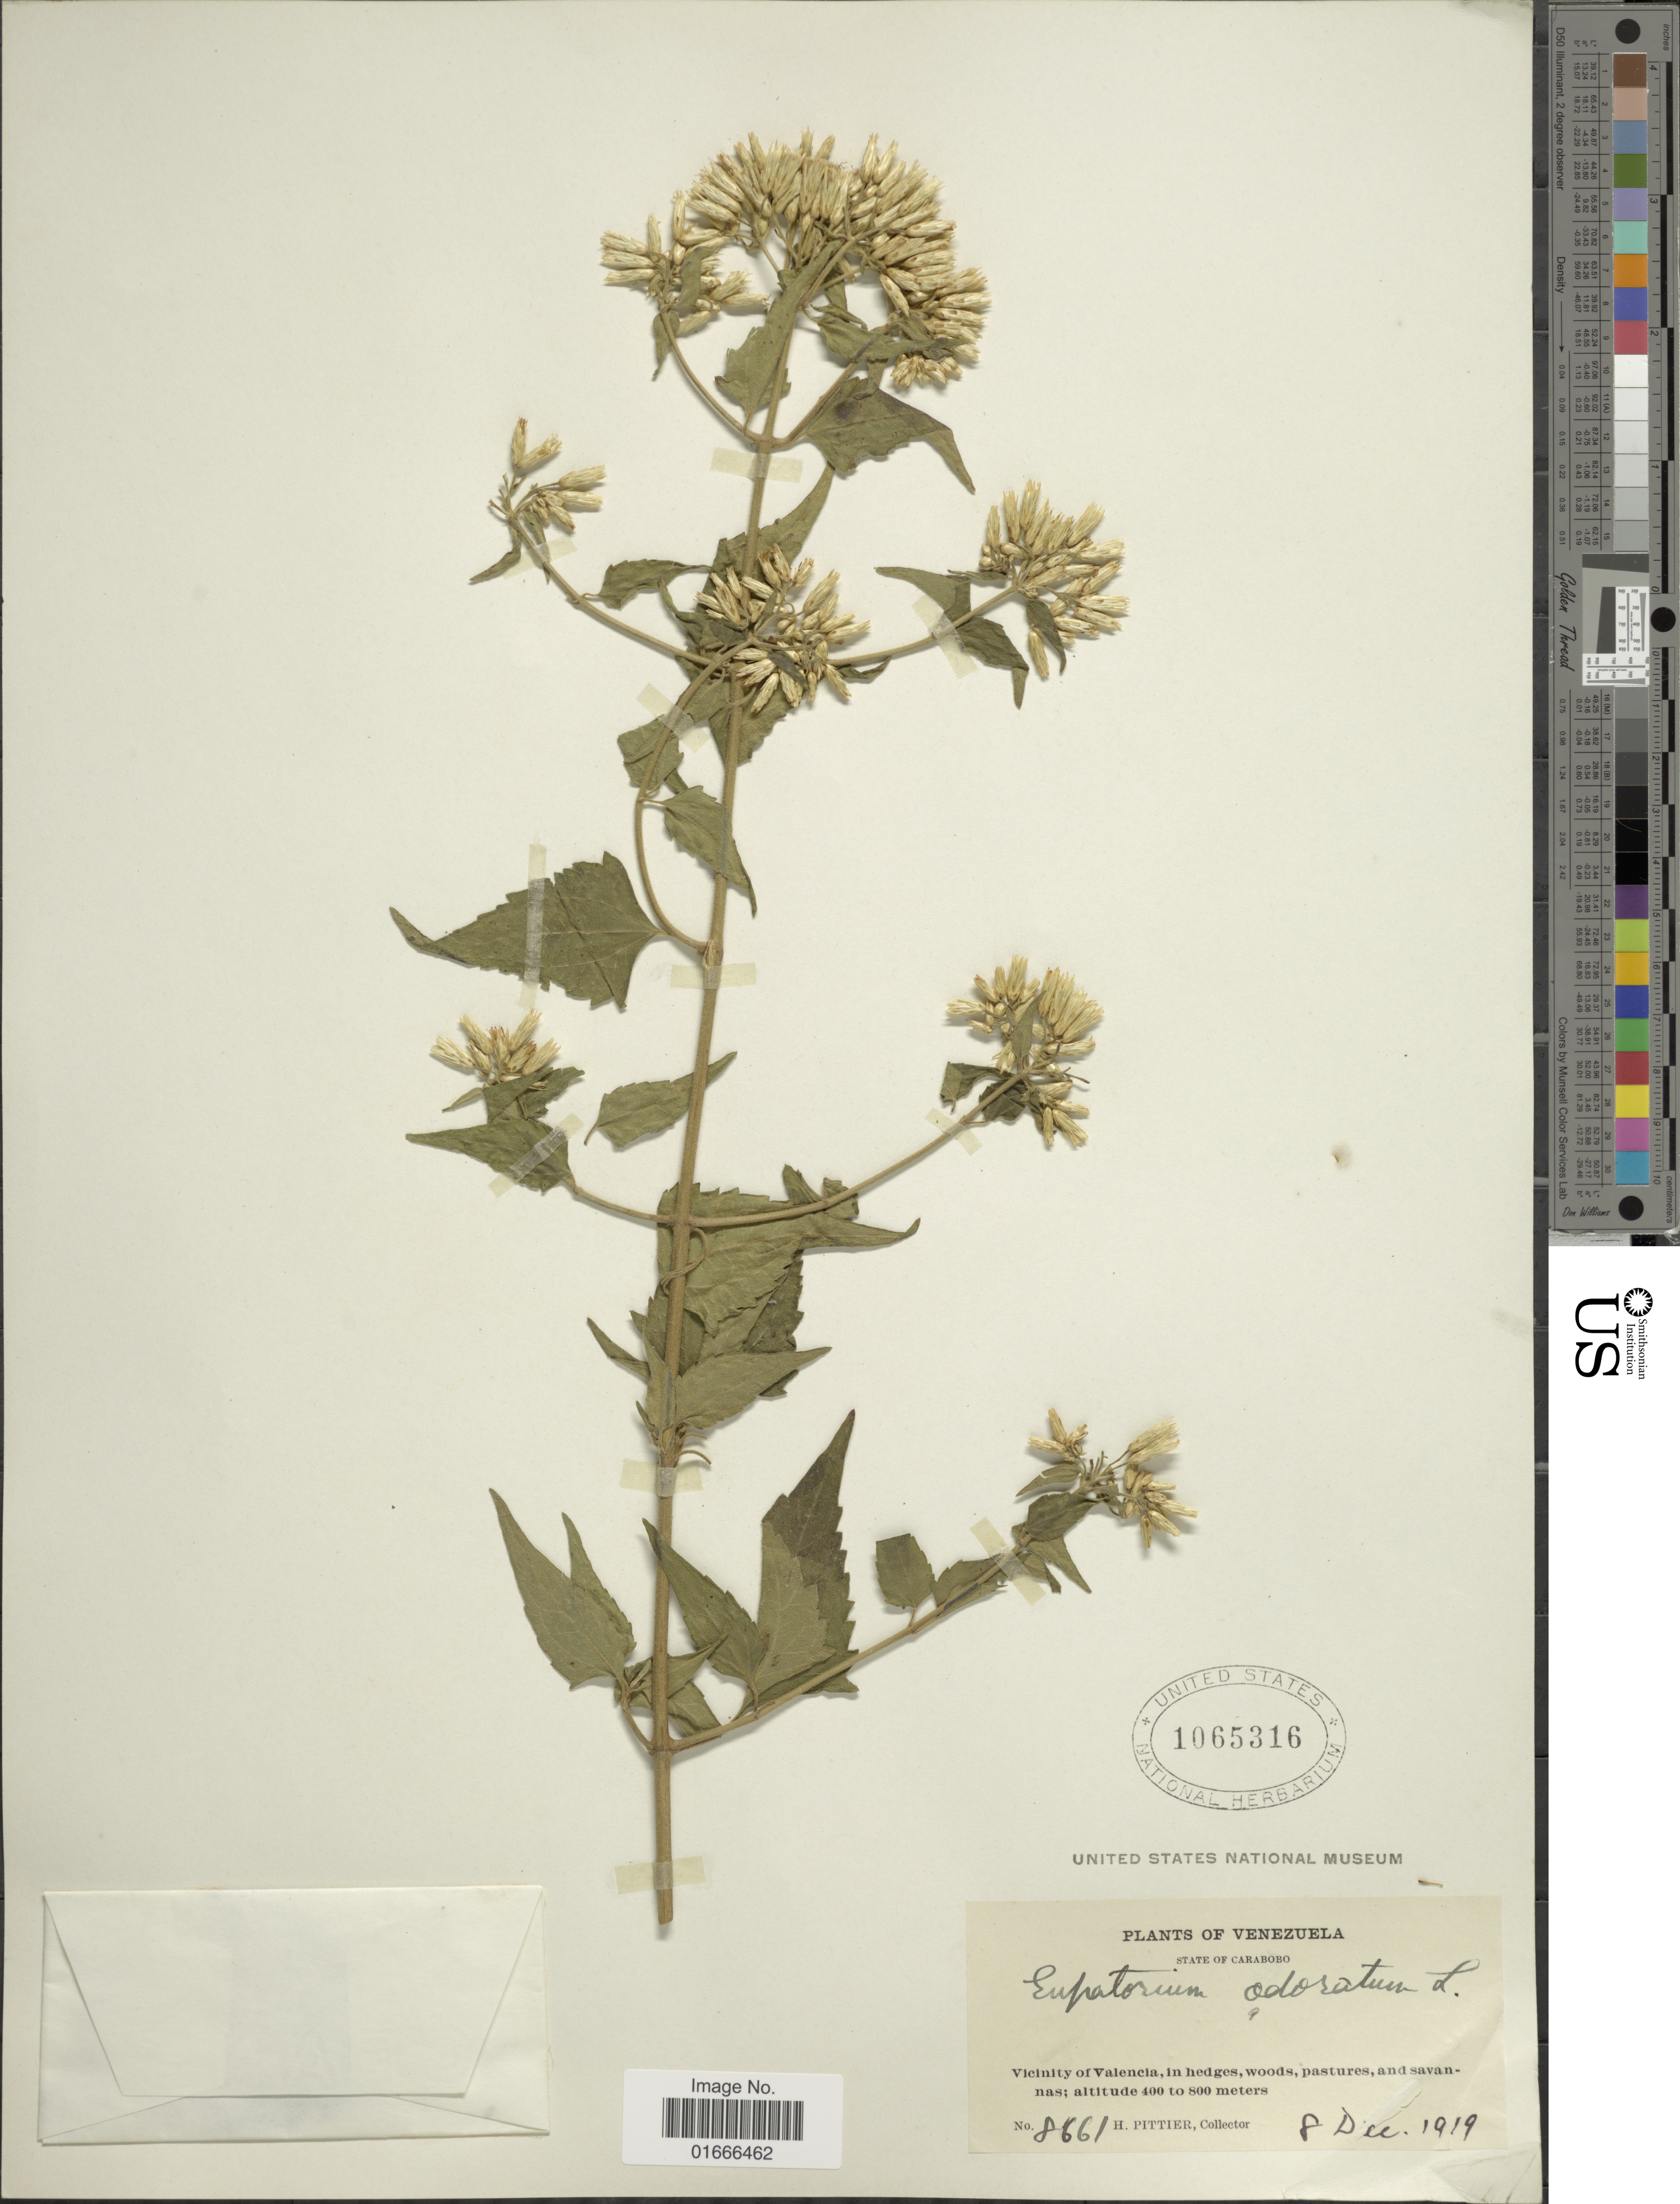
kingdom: Plantae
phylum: Tracheophyta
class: Magnoliopsida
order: Asterales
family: Asteraceae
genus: Chromolaena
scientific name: Chromolaena odorata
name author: (L.) R.M. King & H. Rob.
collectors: H. F. Pittier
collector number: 8661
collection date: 1919-12-08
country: Venezuela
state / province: Carabobo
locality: Vicinity of Valencia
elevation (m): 400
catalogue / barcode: US 1065316